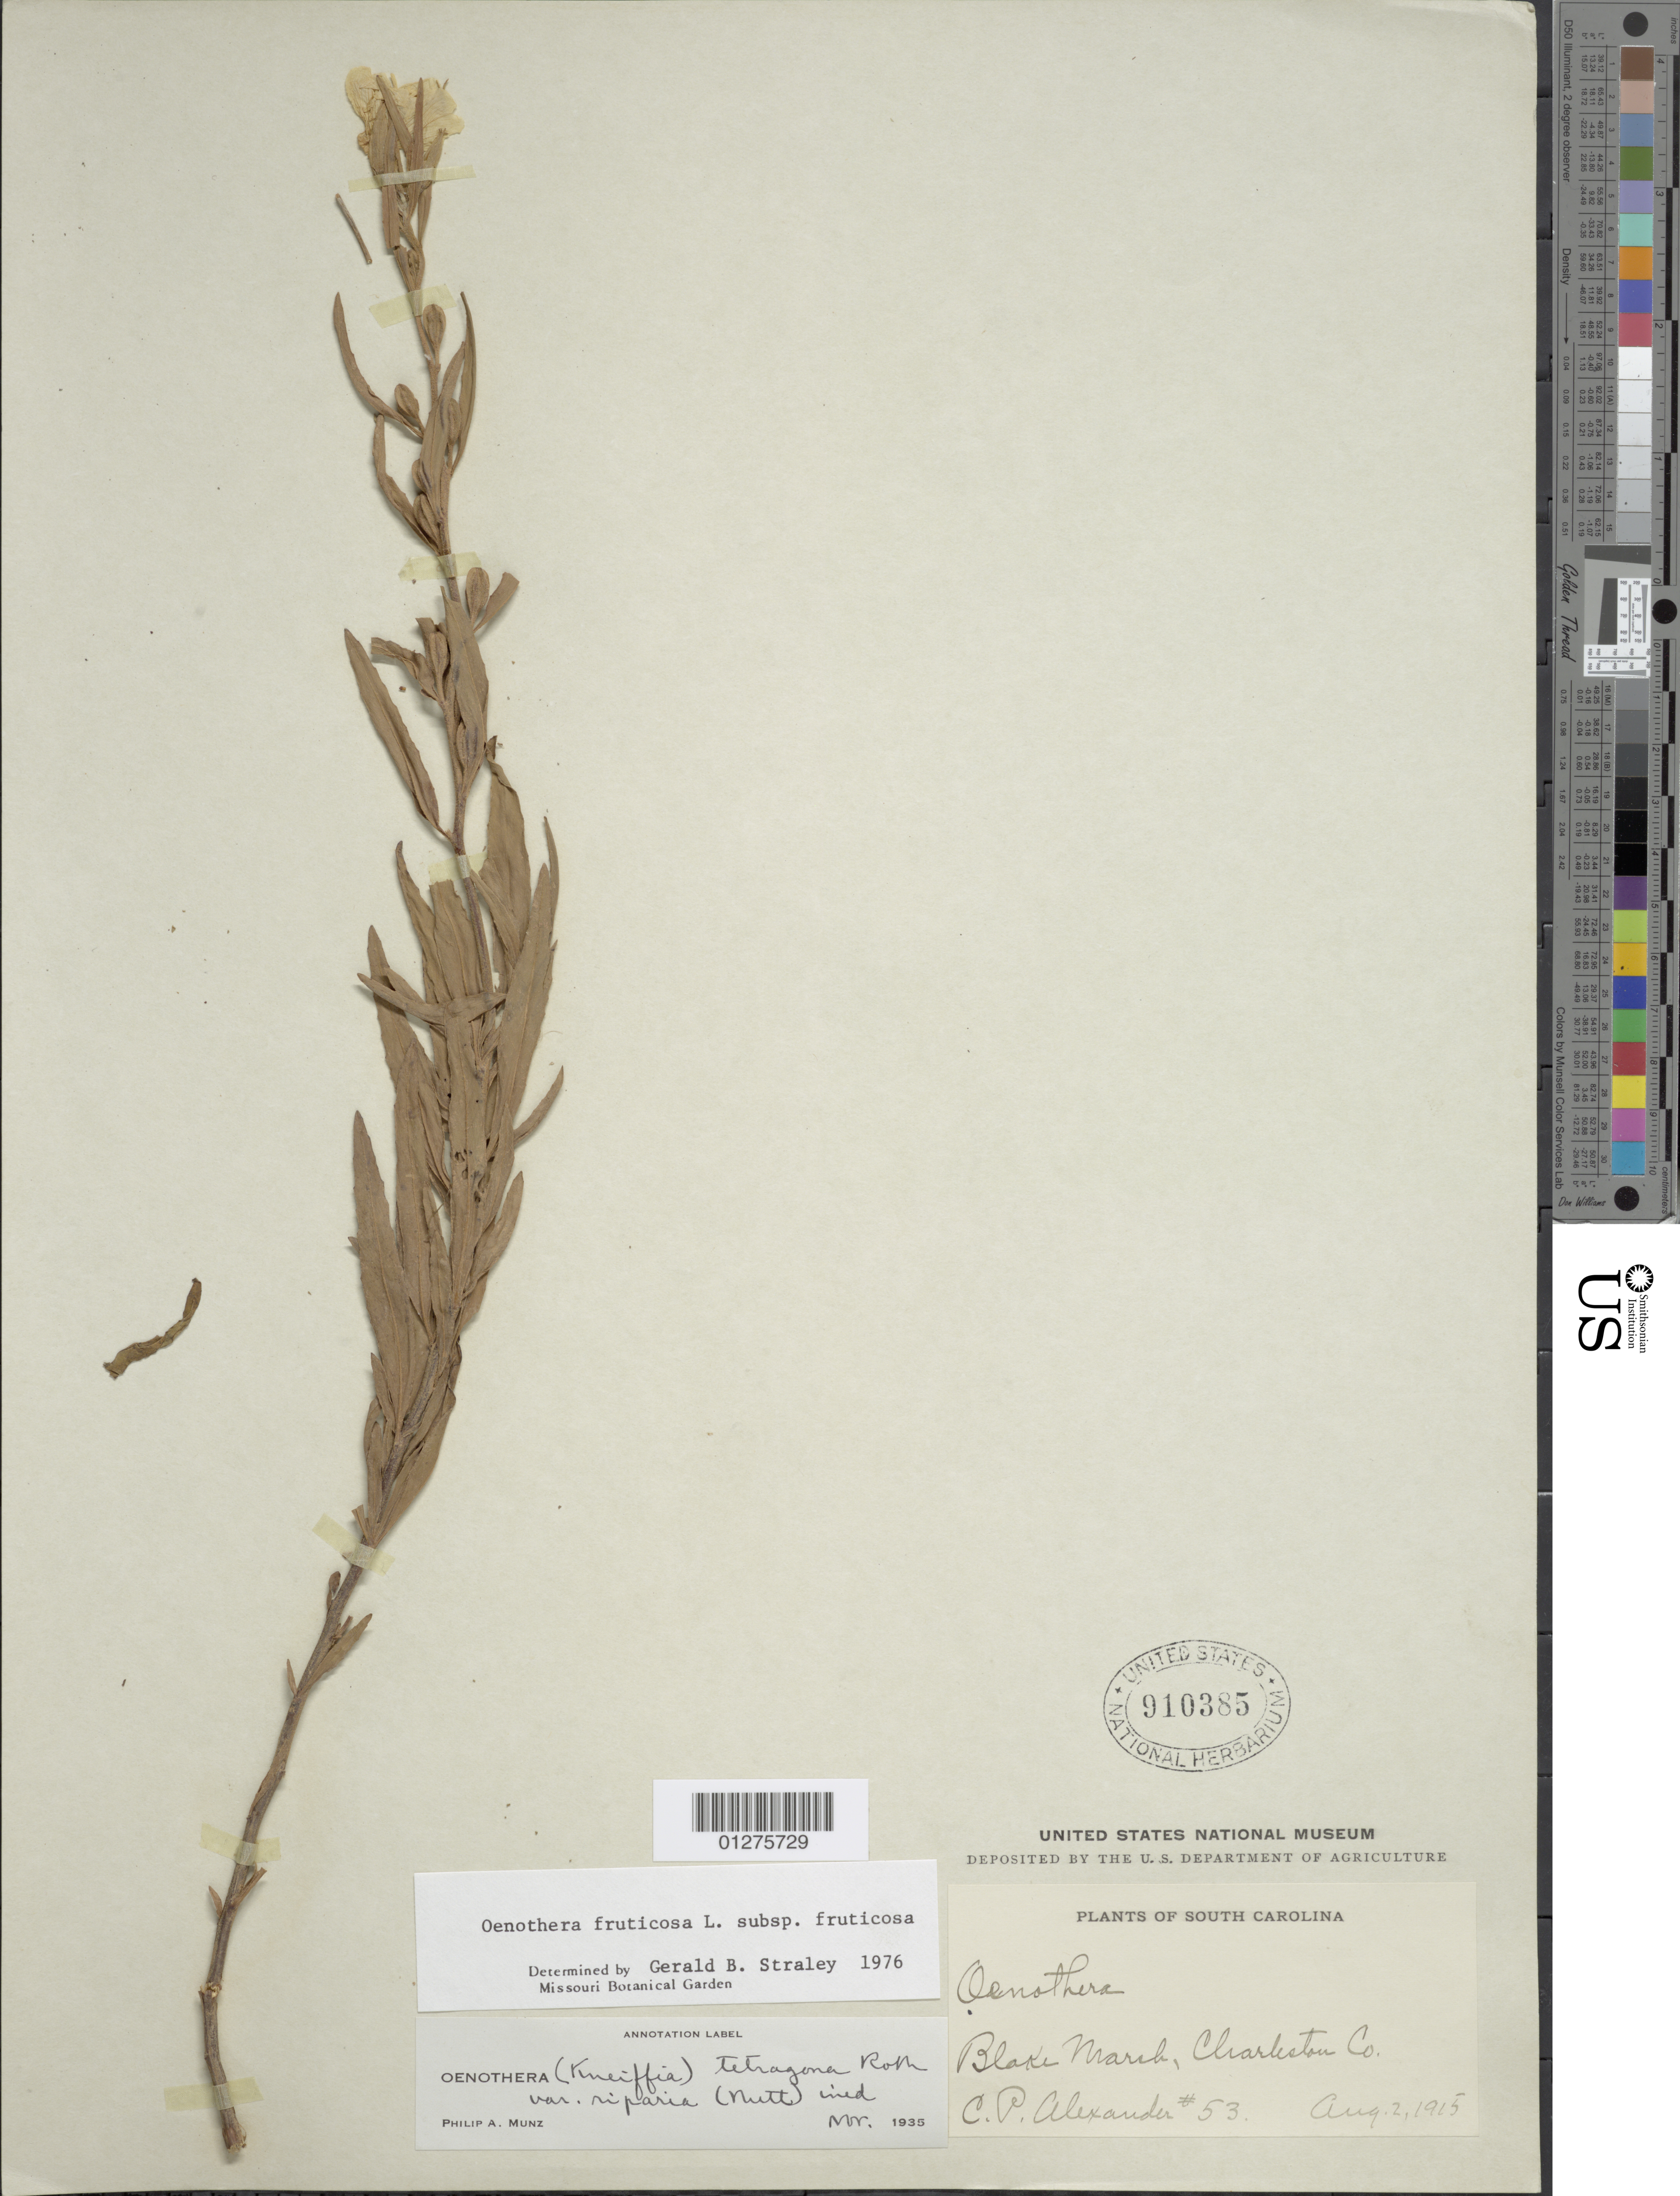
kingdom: Plantae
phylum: Tracheophyta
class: Magnoliopsida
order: Myrtales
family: Onagraceae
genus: Oenothera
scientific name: Oenothera fruticosa subsp. fruticosa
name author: L.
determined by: Straley, G. B.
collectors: C. P. Alexander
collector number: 53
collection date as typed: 02 Aug 1915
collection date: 1915-08-02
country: United States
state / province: South Carolina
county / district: Charleston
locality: Blake Marsh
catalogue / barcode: US 910385